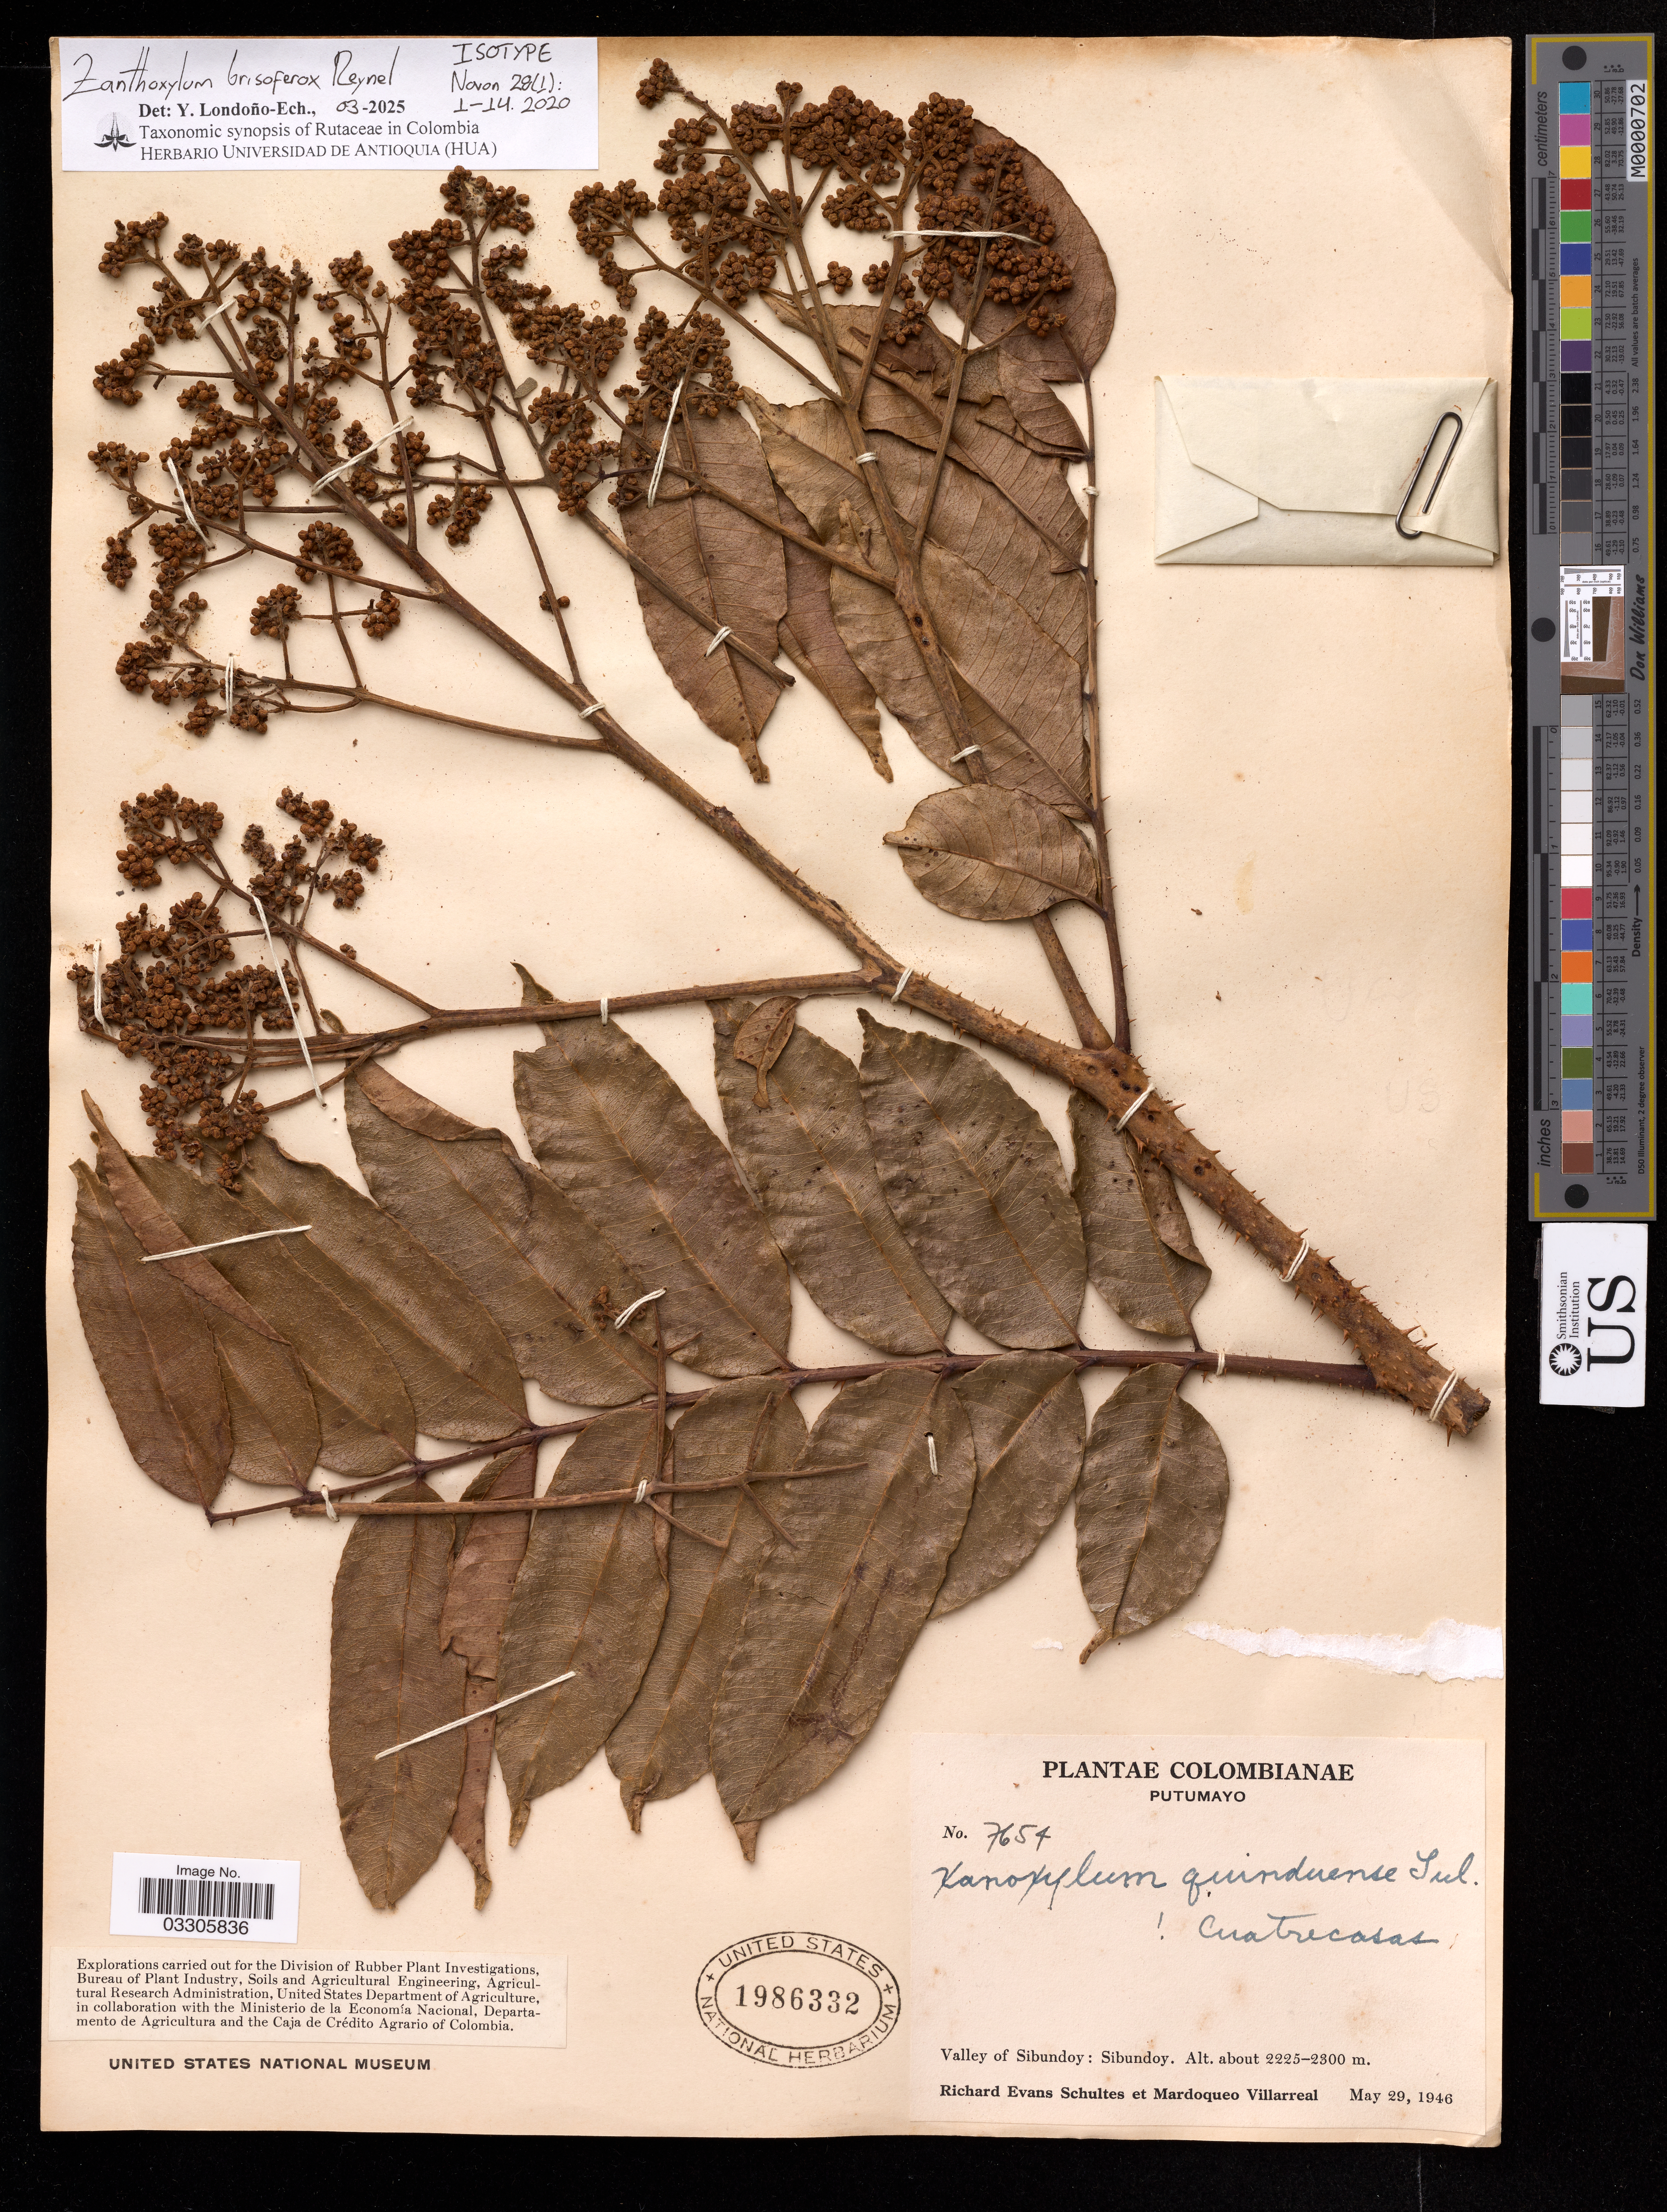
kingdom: Plantae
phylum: Tracheophyta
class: Magnoliopsida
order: Sapindales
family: Rutaceae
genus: Zanthoxylum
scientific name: Zanthoxylum brisoferox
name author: Reynel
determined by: Londoño-Echeverri, Y.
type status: Isotype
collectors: R. E. Schultes & M. Villarreal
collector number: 7654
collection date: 1946-05-29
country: Colombia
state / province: Putumayo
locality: Valley of Sibundoy: Sibundoy.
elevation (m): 2225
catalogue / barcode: US 1986332